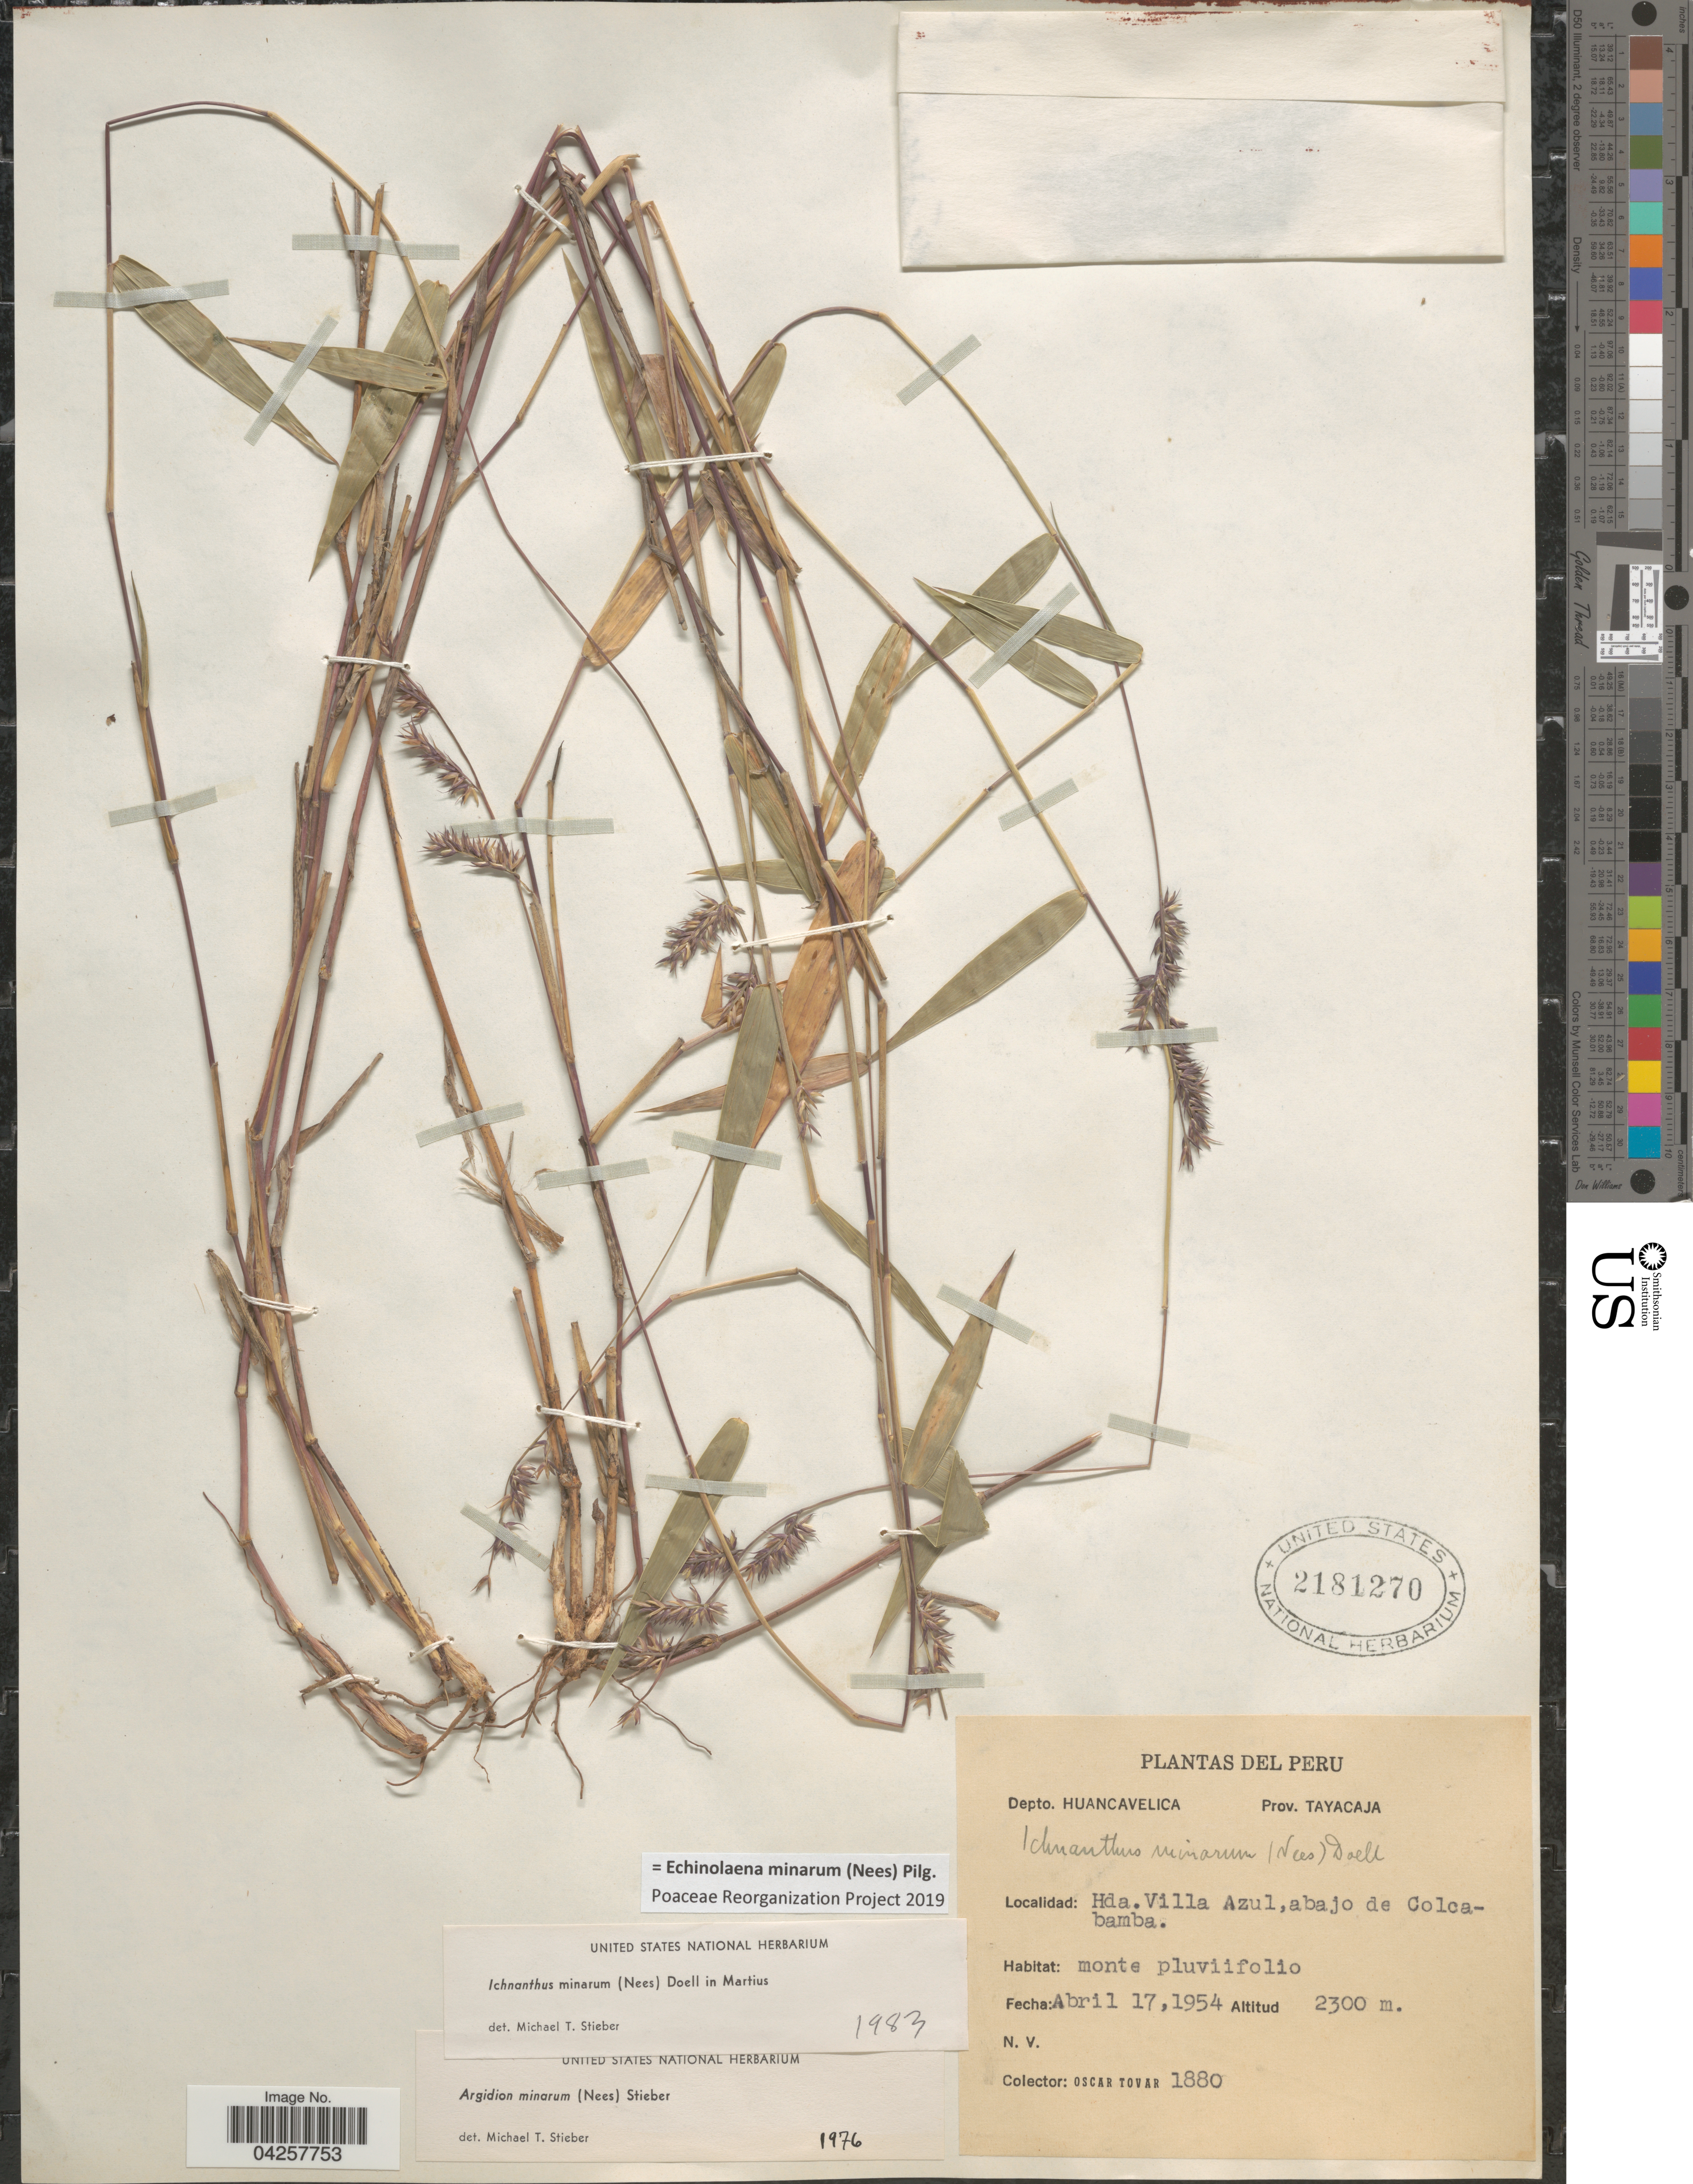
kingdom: Plantae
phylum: Tracheophyta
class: Liliopsida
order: Poales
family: Poaceae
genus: Echinolaena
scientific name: Echinolaena minarum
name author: (Nees) Pilg.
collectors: Ó. Tovar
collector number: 1880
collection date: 1954-04-17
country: Peru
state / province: Huancavelica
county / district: Tayacaja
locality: Dept. Huancavelica Prov. Tayacaja. Hda. Villa Azul, abajo de Colcabamba.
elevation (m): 2300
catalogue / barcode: US 2181270